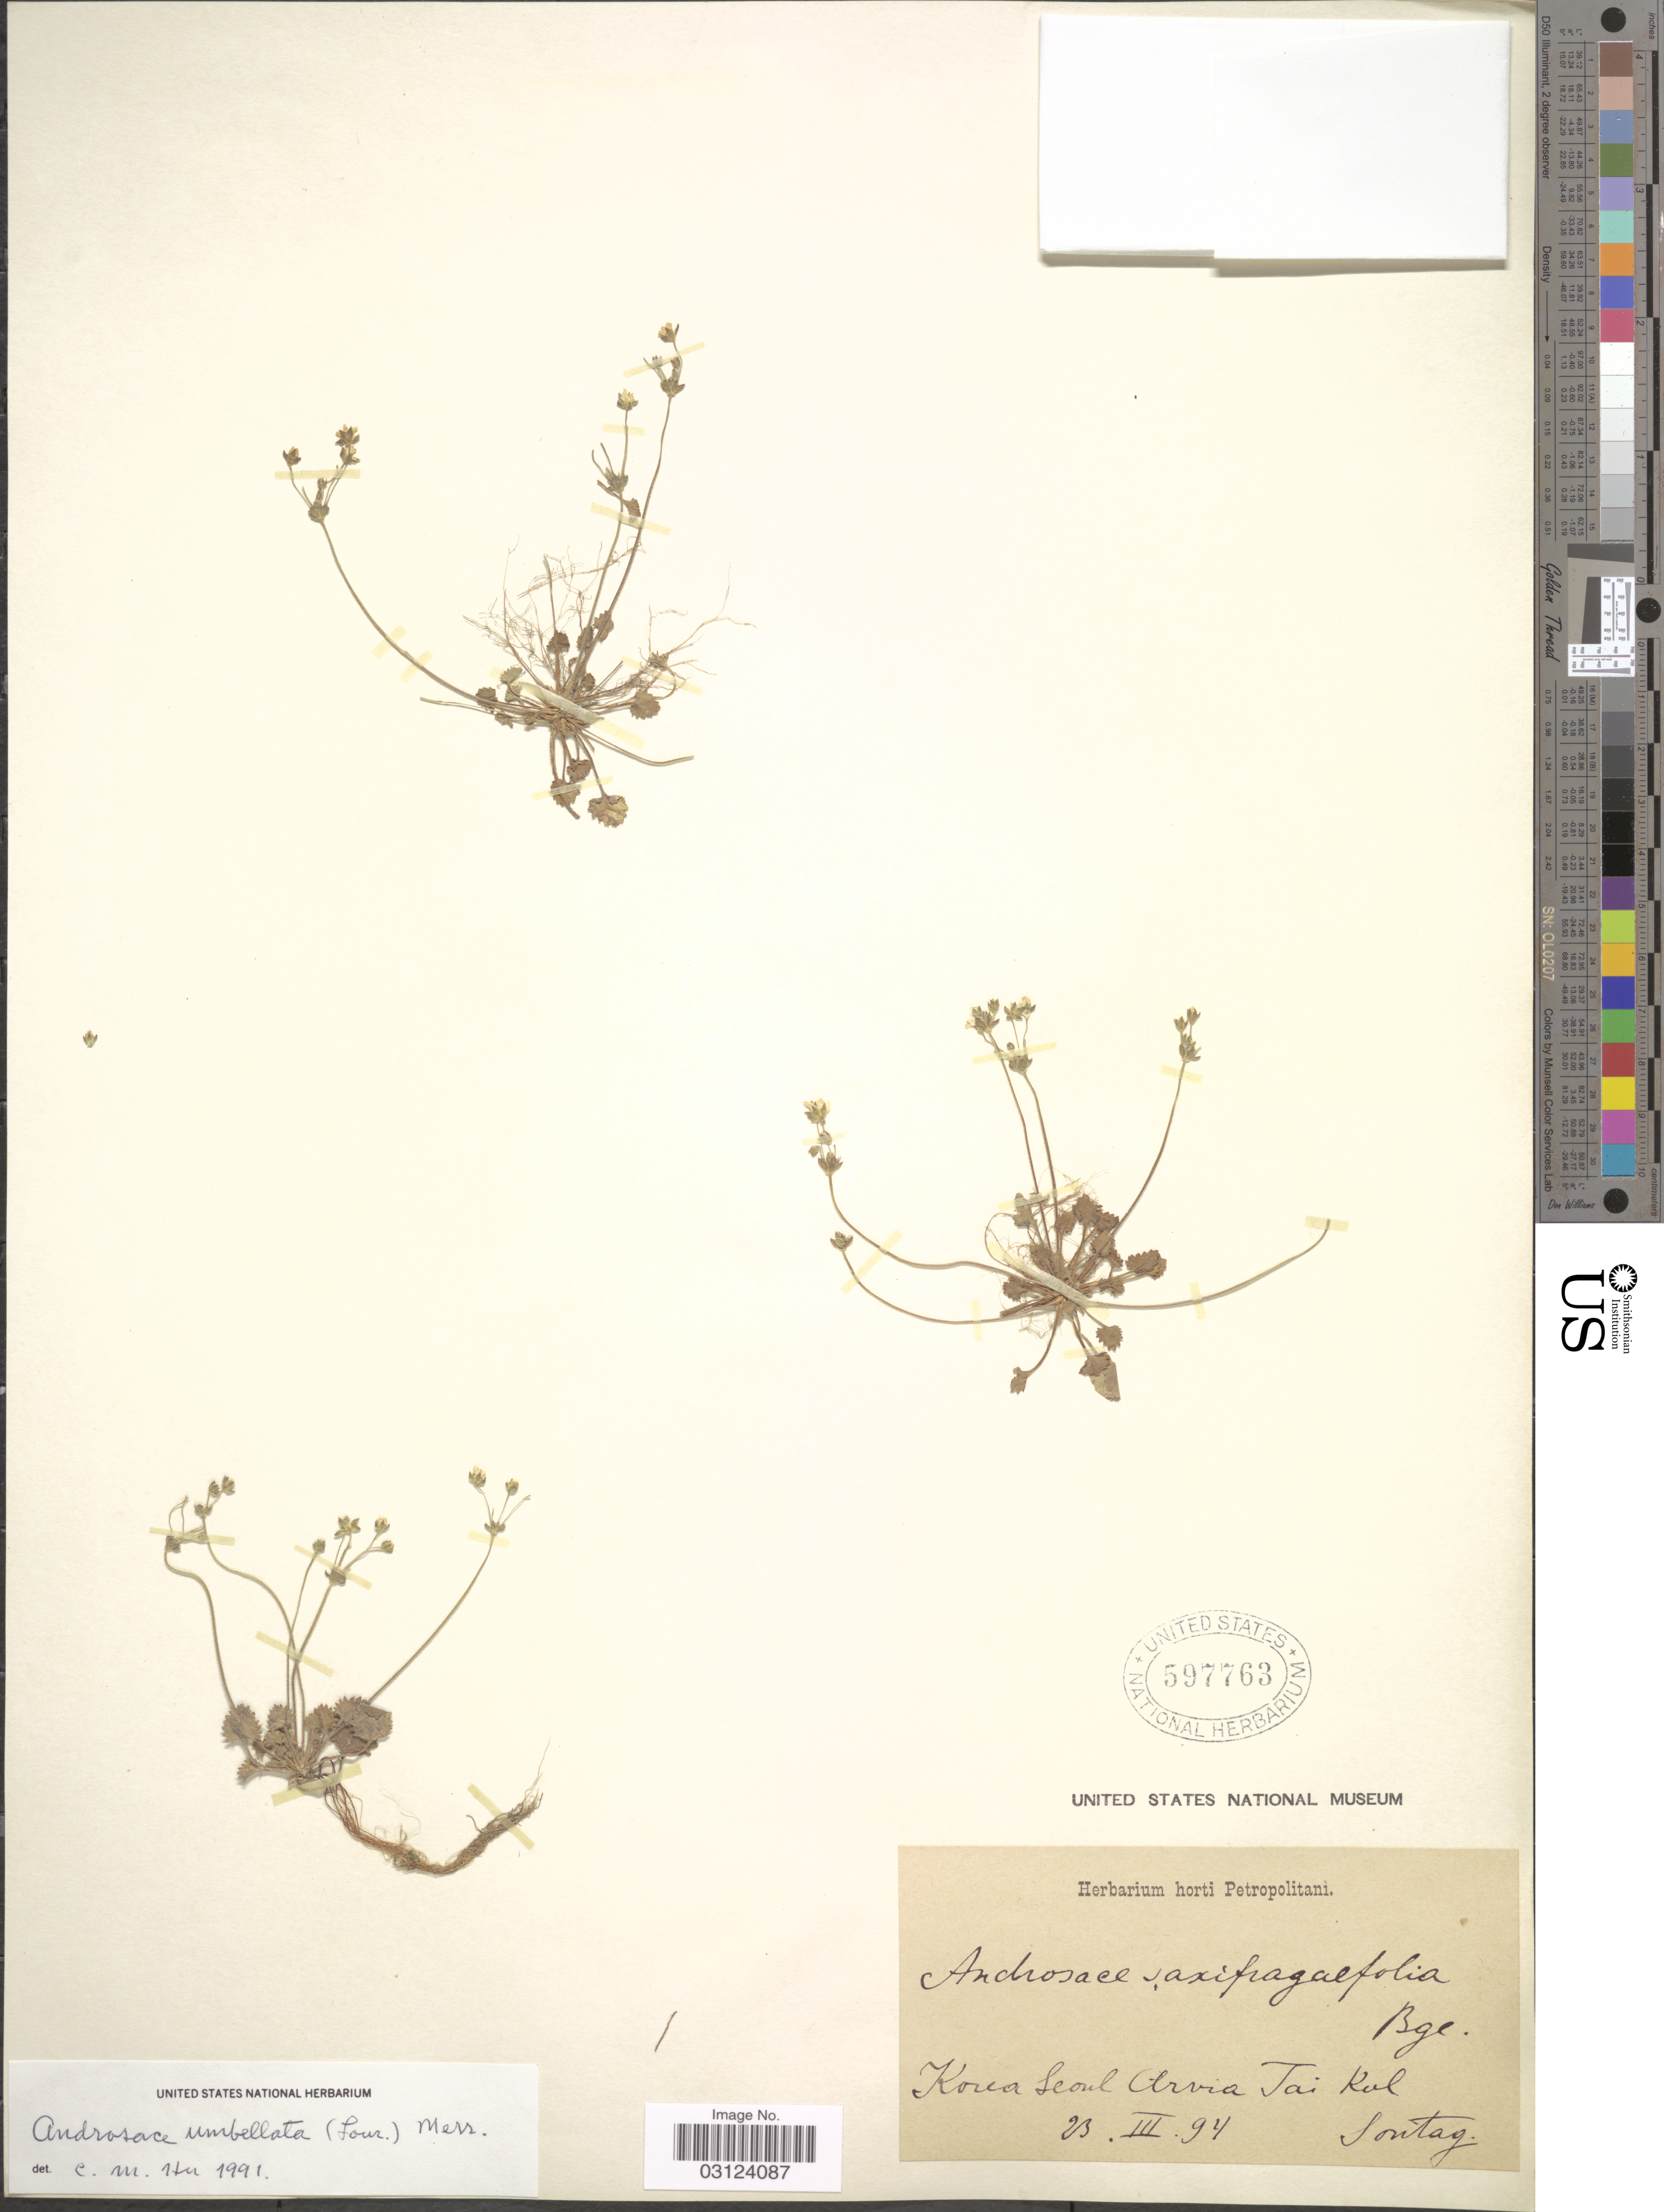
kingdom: Plantae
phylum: Tracheophyta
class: Magnoliopsida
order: Ericales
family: Primulaceae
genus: Androsace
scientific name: Androsace saxifragifolia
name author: Bunge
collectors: -. Sontag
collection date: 1894-03-23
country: South Korea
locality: Korea Seoul Arvia Tai Kul.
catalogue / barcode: US 597763